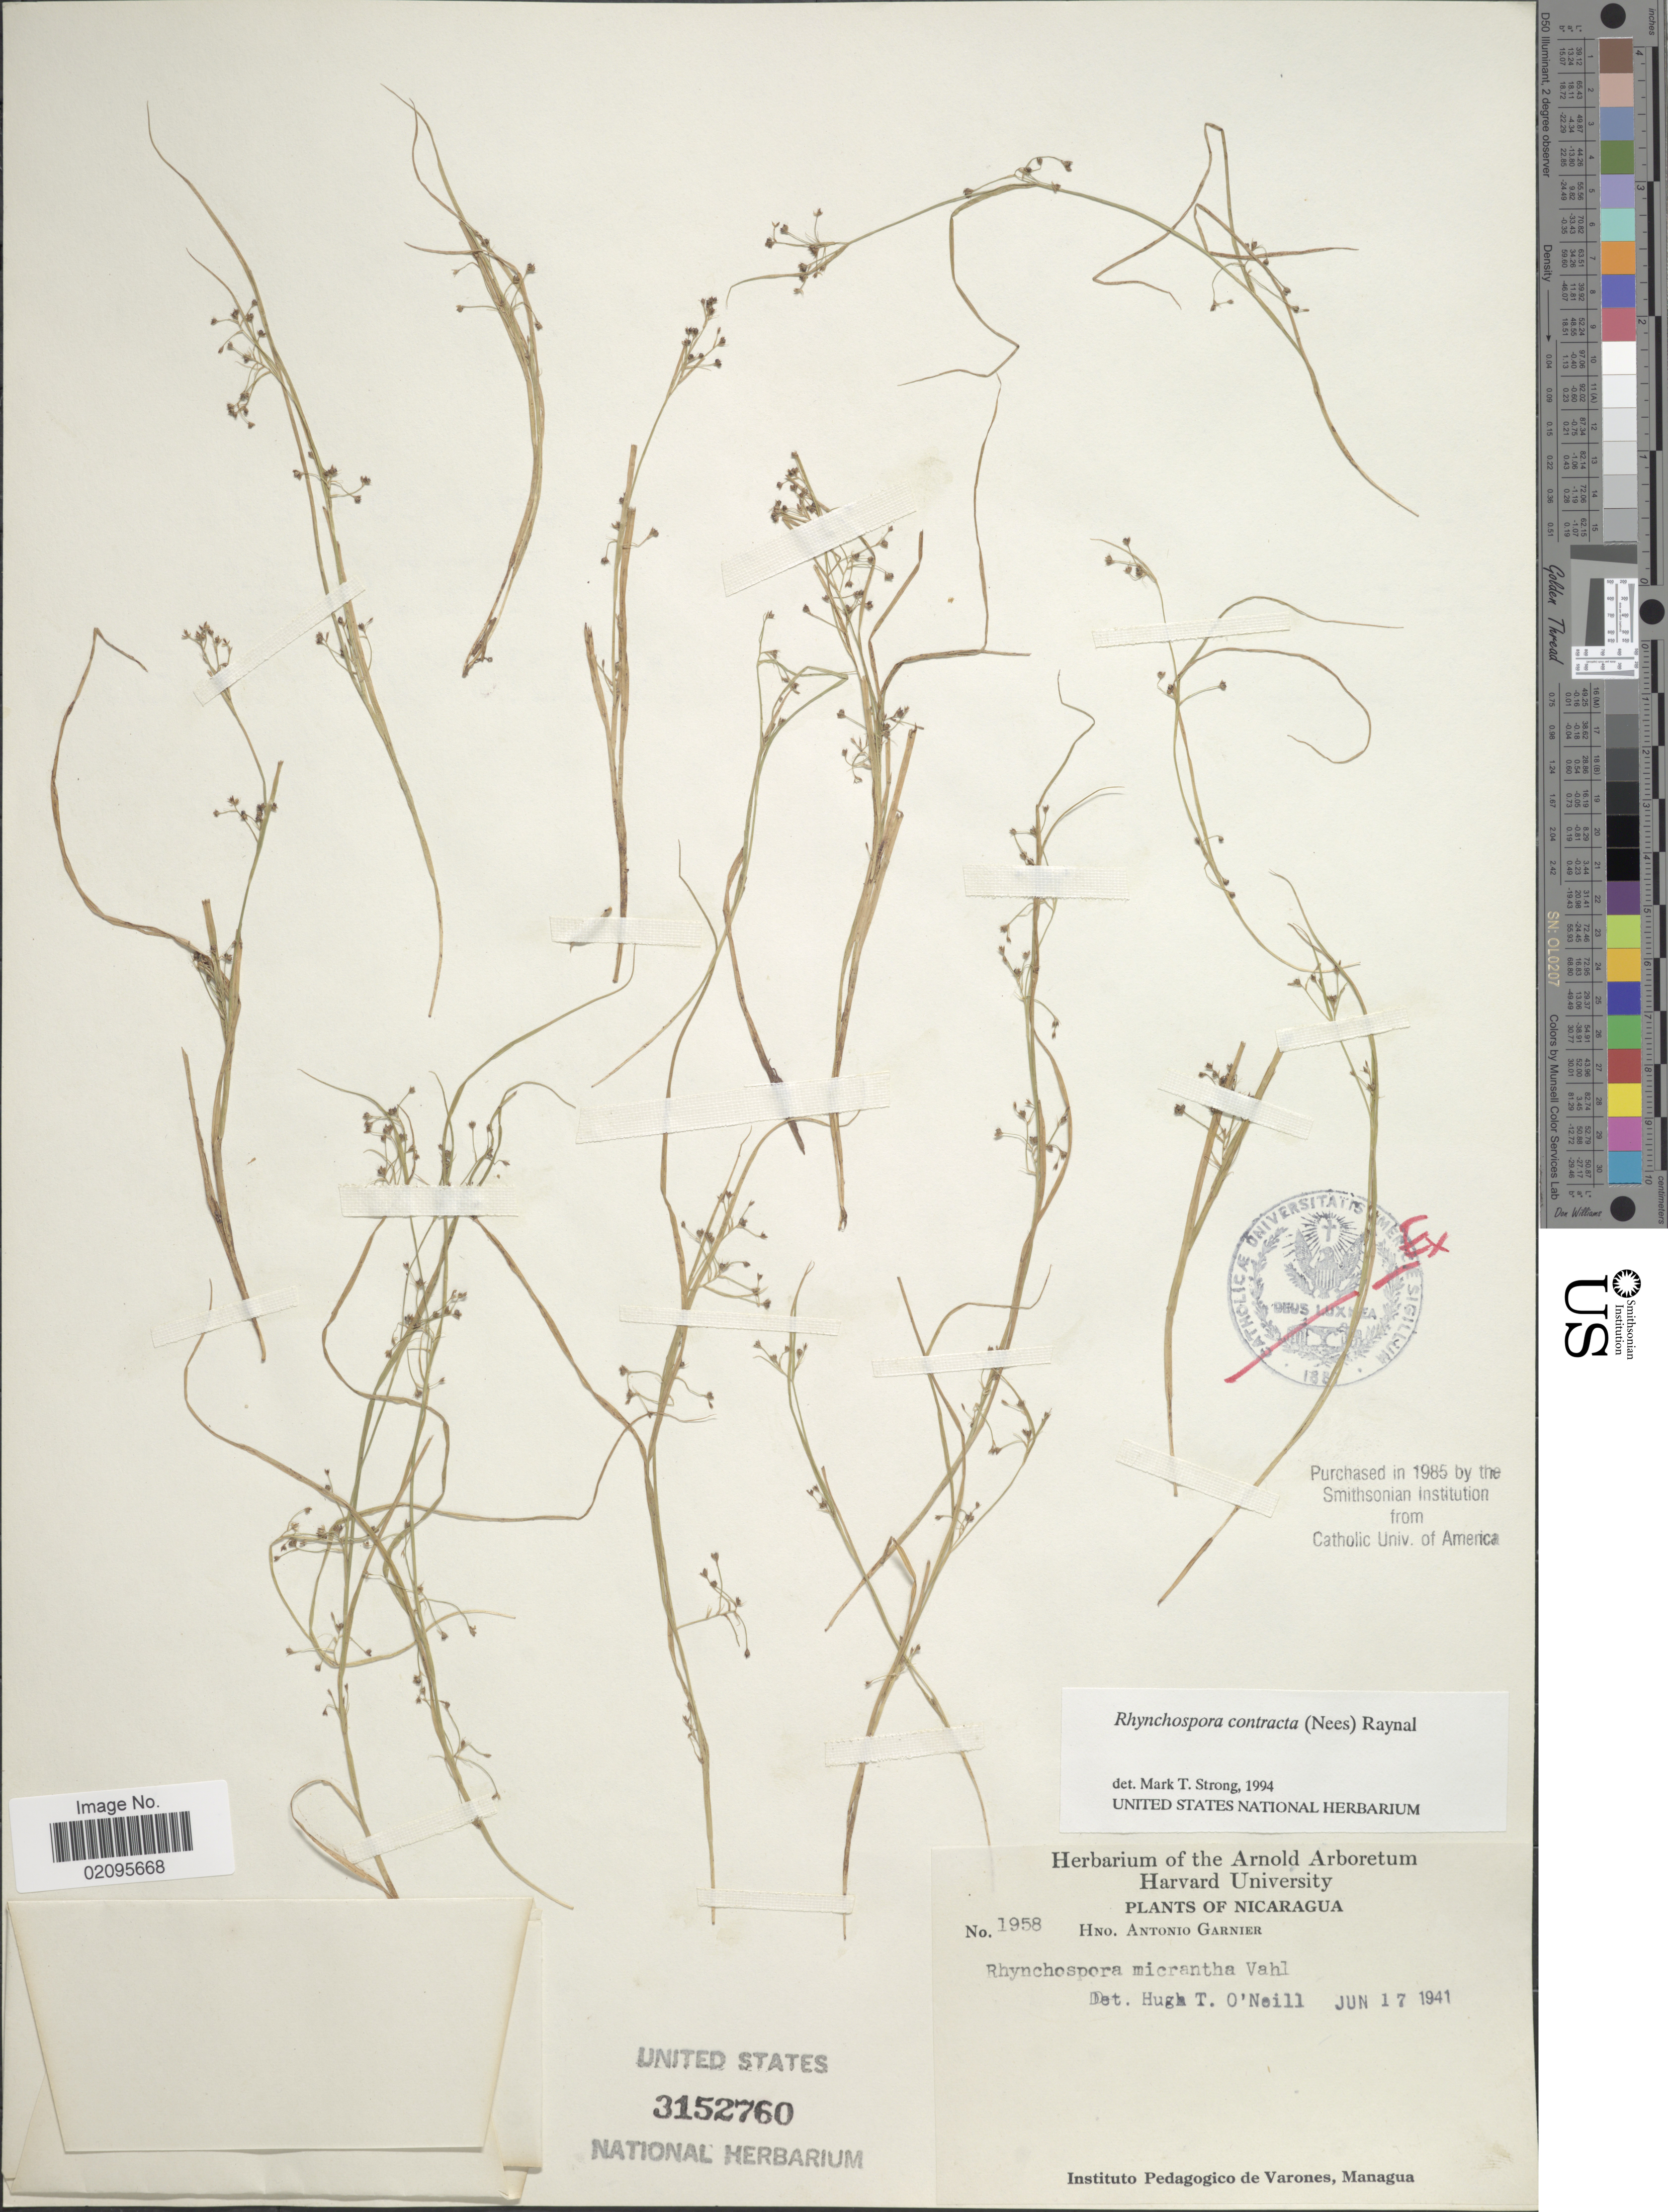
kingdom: Plantae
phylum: Tracheophyta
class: Liliopsida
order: Poales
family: Cyperaceae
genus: Rhynchospora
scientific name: Rhynchospora contracta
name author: (Nees) J. Raynal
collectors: Bro. A. Garnier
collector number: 1958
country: Nicaragua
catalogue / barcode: US 3152760